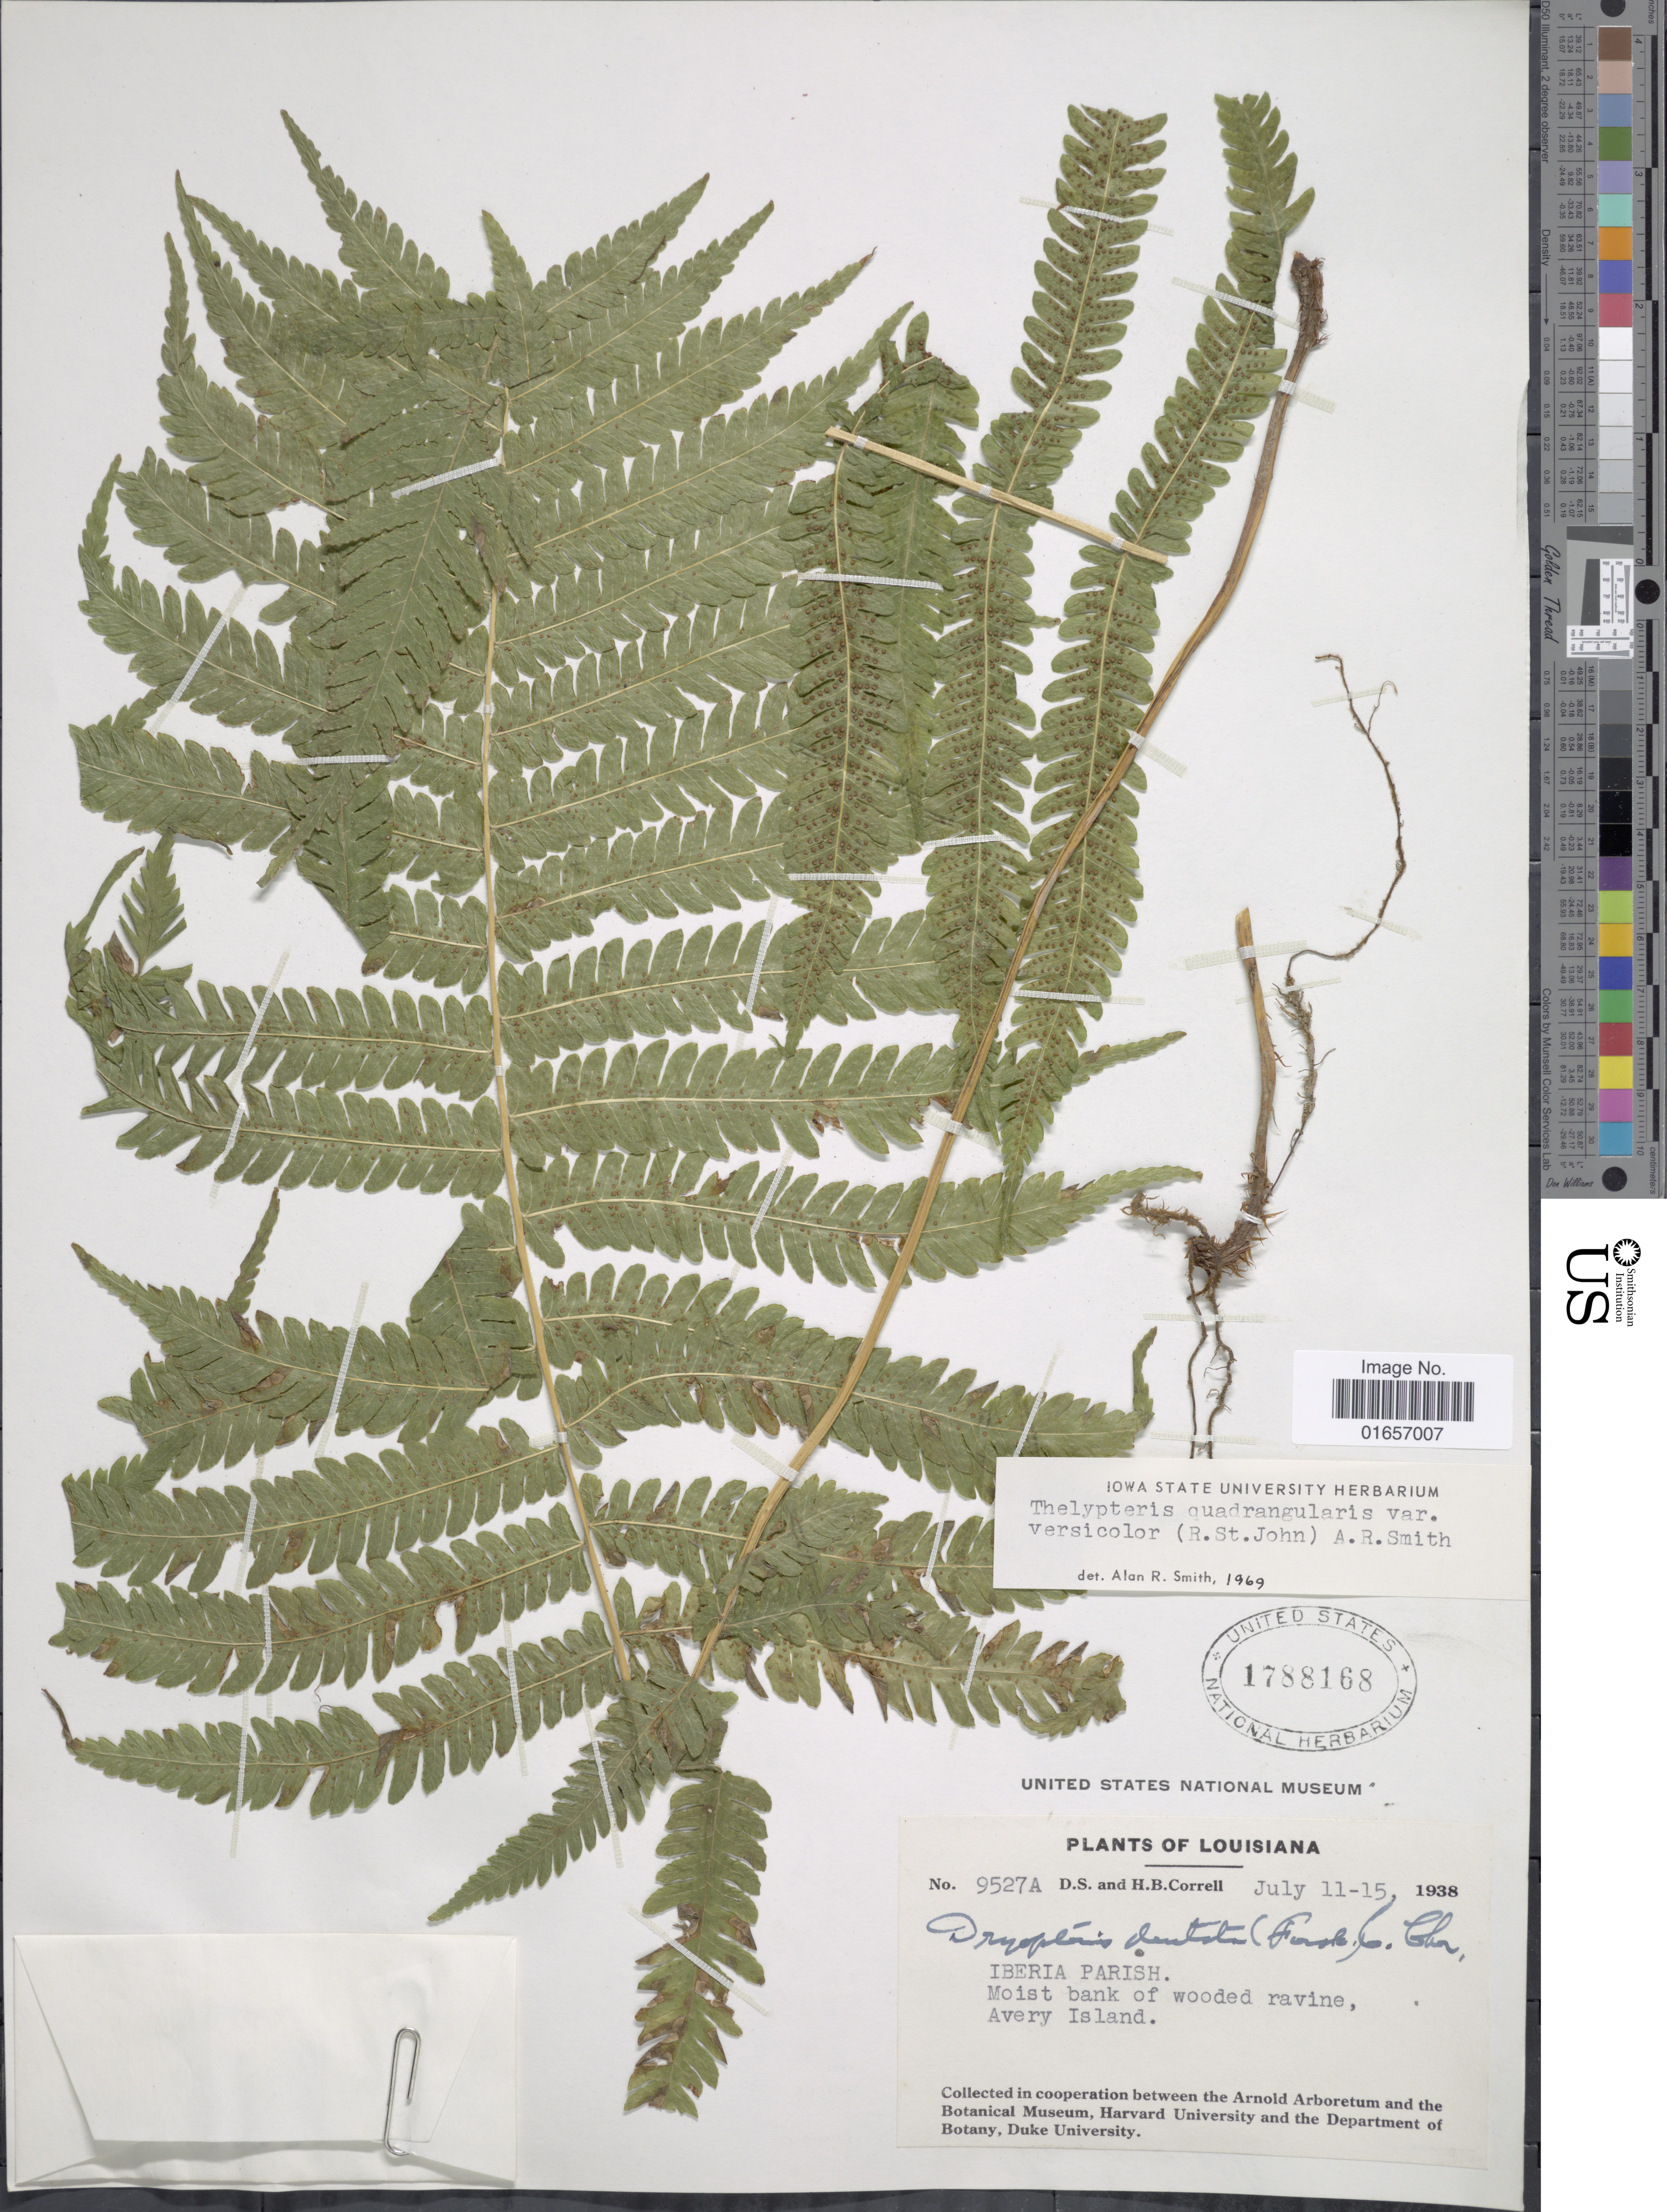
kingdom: Plantae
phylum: Tracheophyta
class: Polypodiopsida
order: Polypodiales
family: Thelypteridaceae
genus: Christella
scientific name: Christella hispidula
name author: (Decne.) Holttum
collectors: D. S. Correll & H. Correll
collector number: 9527 A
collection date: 1938-07-11/1938-07-15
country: United States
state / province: Louisiana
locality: Iberia Parish, Avery Island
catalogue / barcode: US 1788168